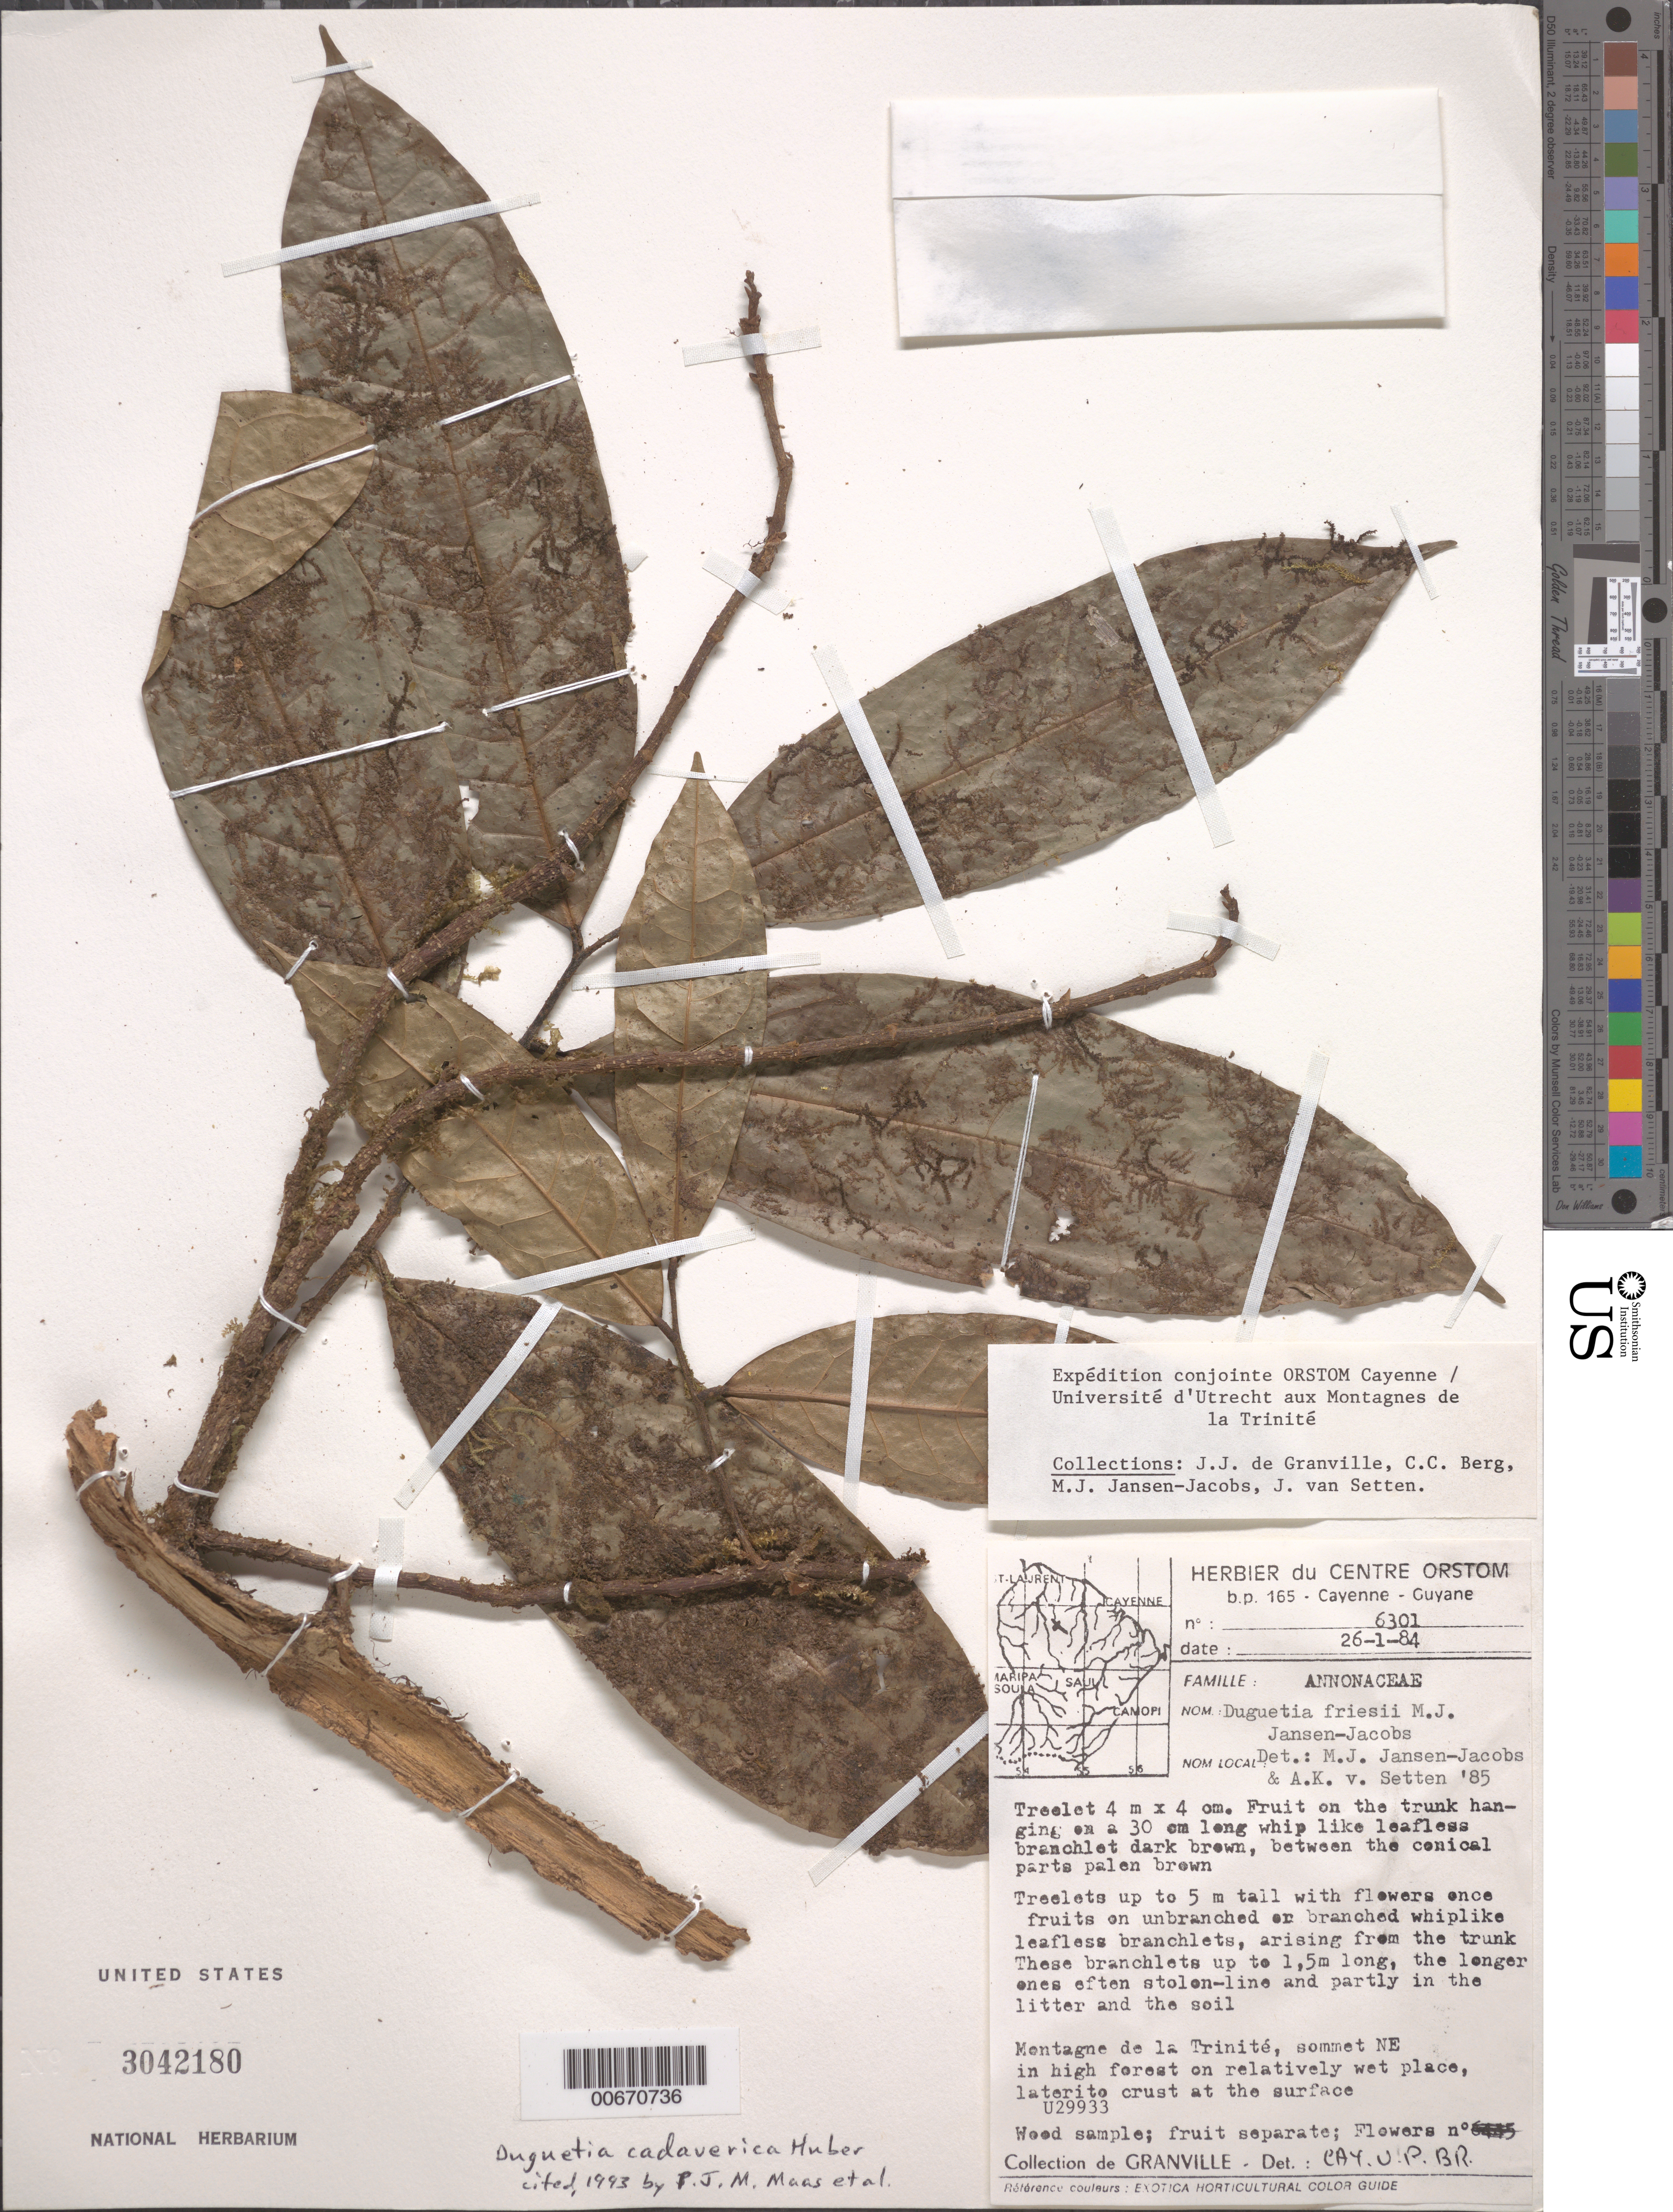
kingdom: Plantae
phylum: Tracheophyta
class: Magnoliopsida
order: Magnoliales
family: Annonaceae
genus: Duguetia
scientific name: Duguetia cadaverica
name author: Huber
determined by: Maas, Paul J. M.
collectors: J.-J. de Granville, C. C. Berg, M. J. Jansen-Jacobs & J. van Setten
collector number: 6301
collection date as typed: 26-Jan-84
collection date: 1984-01-26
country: French Guiana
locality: Montagnes de la Trinité, sommet NE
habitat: High forest, laterite crust at surface, wet area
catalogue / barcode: US 3042180